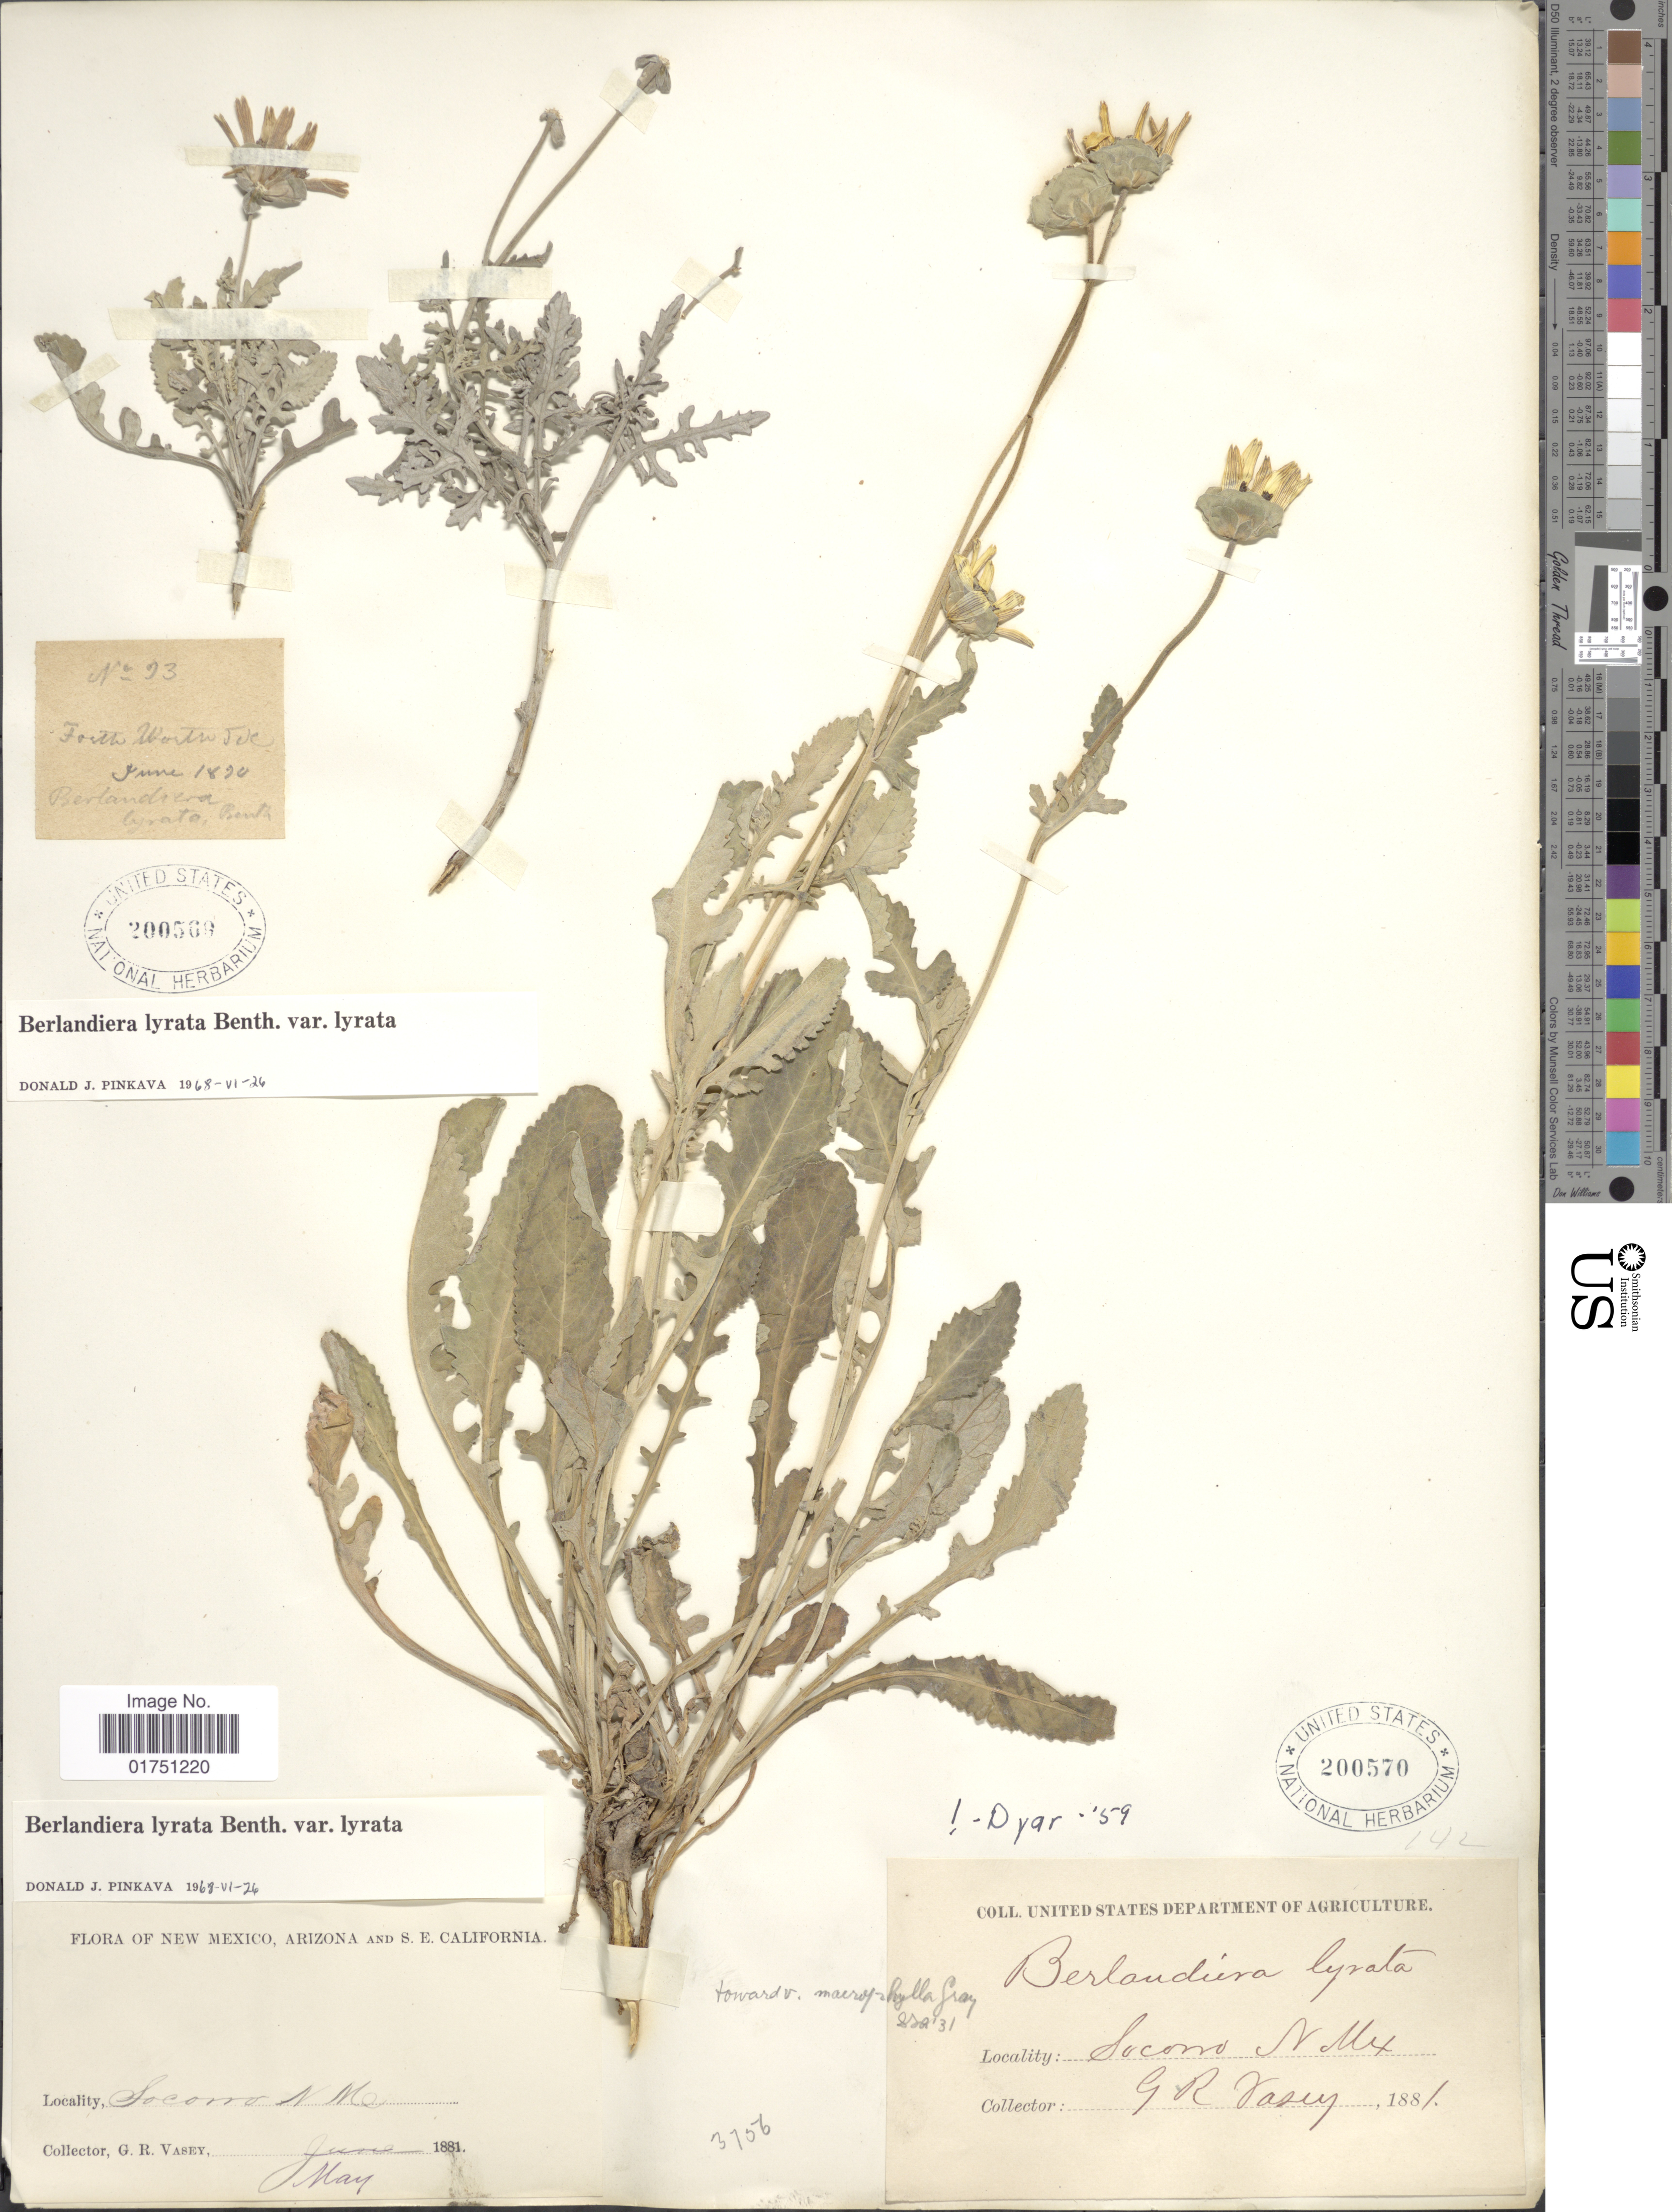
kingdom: Plantae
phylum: Tracheophyta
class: Magnoliopsida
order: Asterales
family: Asteraceae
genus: Berlandiera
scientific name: Berlandiera lyrata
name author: Benth.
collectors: G. R. Vasey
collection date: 1881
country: United States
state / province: New Mexico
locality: Socorro, N.M.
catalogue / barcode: US 200570-2